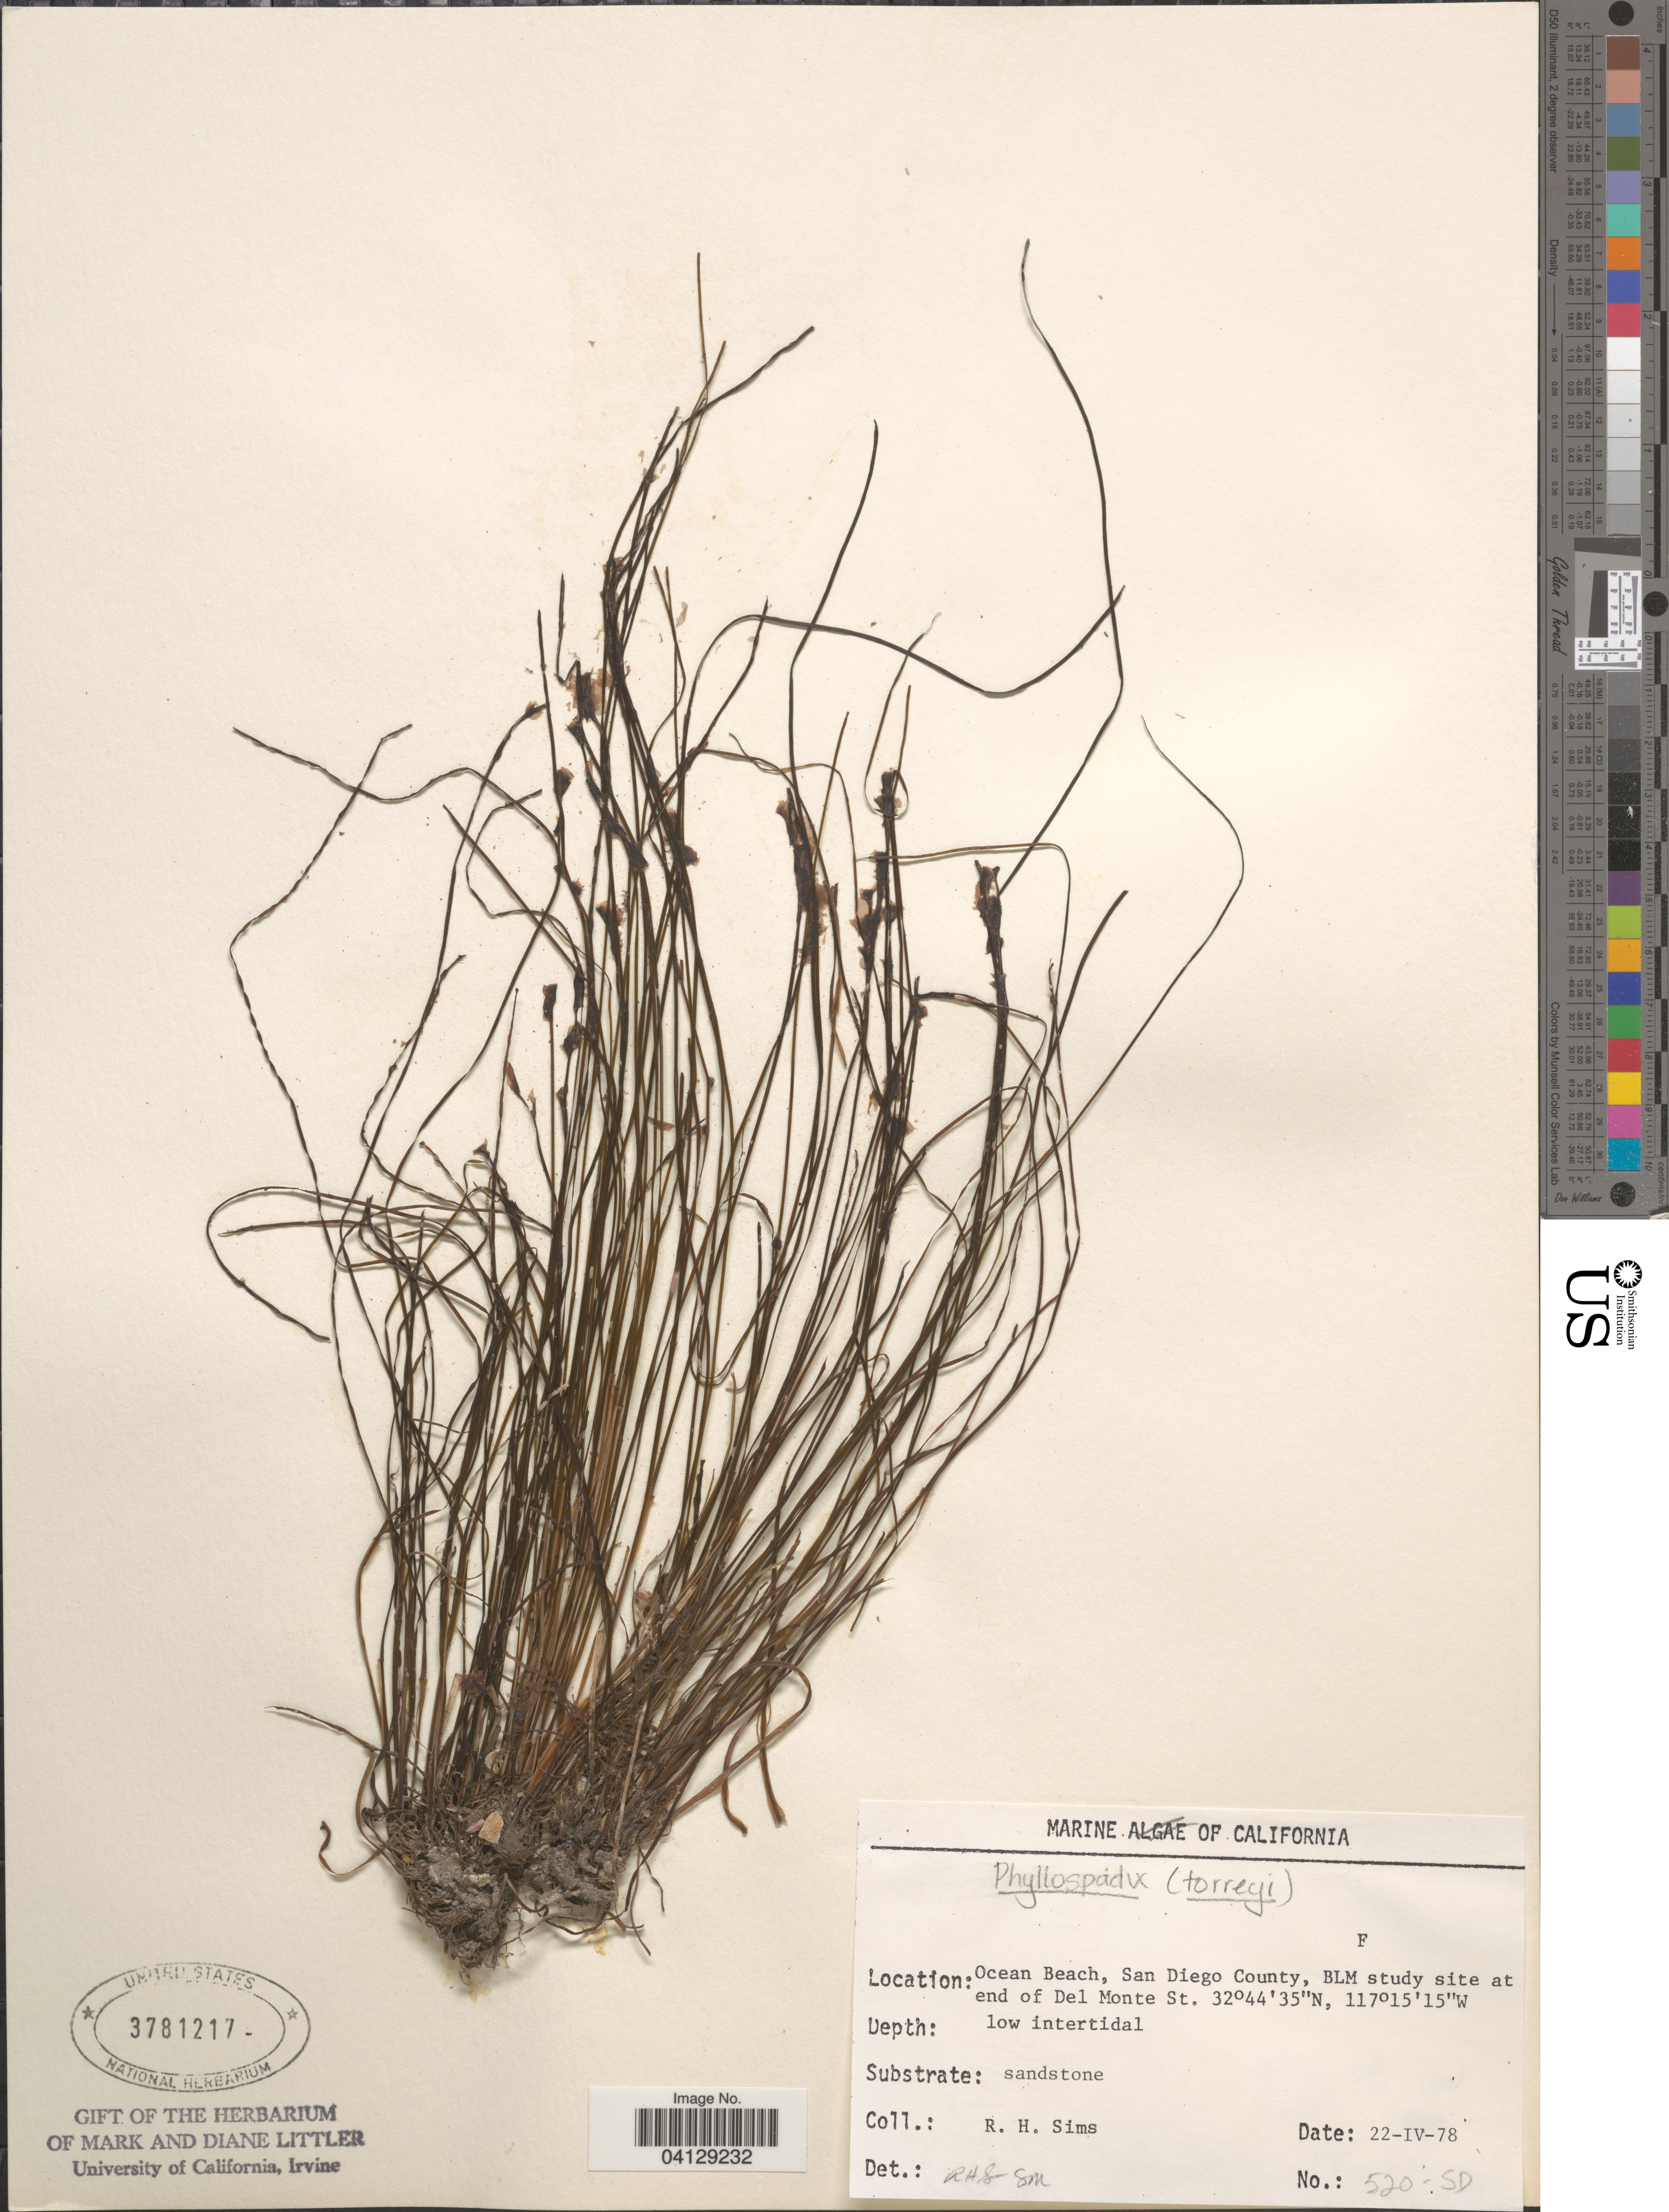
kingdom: Plantae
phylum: Tracheophyta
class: Liliopsida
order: Alismatales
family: Zosteraceae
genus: Phyllospadix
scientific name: Phyllospadix torreyi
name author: S. Watson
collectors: R. H. Sims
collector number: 520-SD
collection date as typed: Transcribed d/m/y: 22/4/78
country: United States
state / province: California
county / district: San Diego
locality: Ocean Beach, San Diego County, BLM study site at end of Del Monte St.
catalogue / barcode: US 3781217